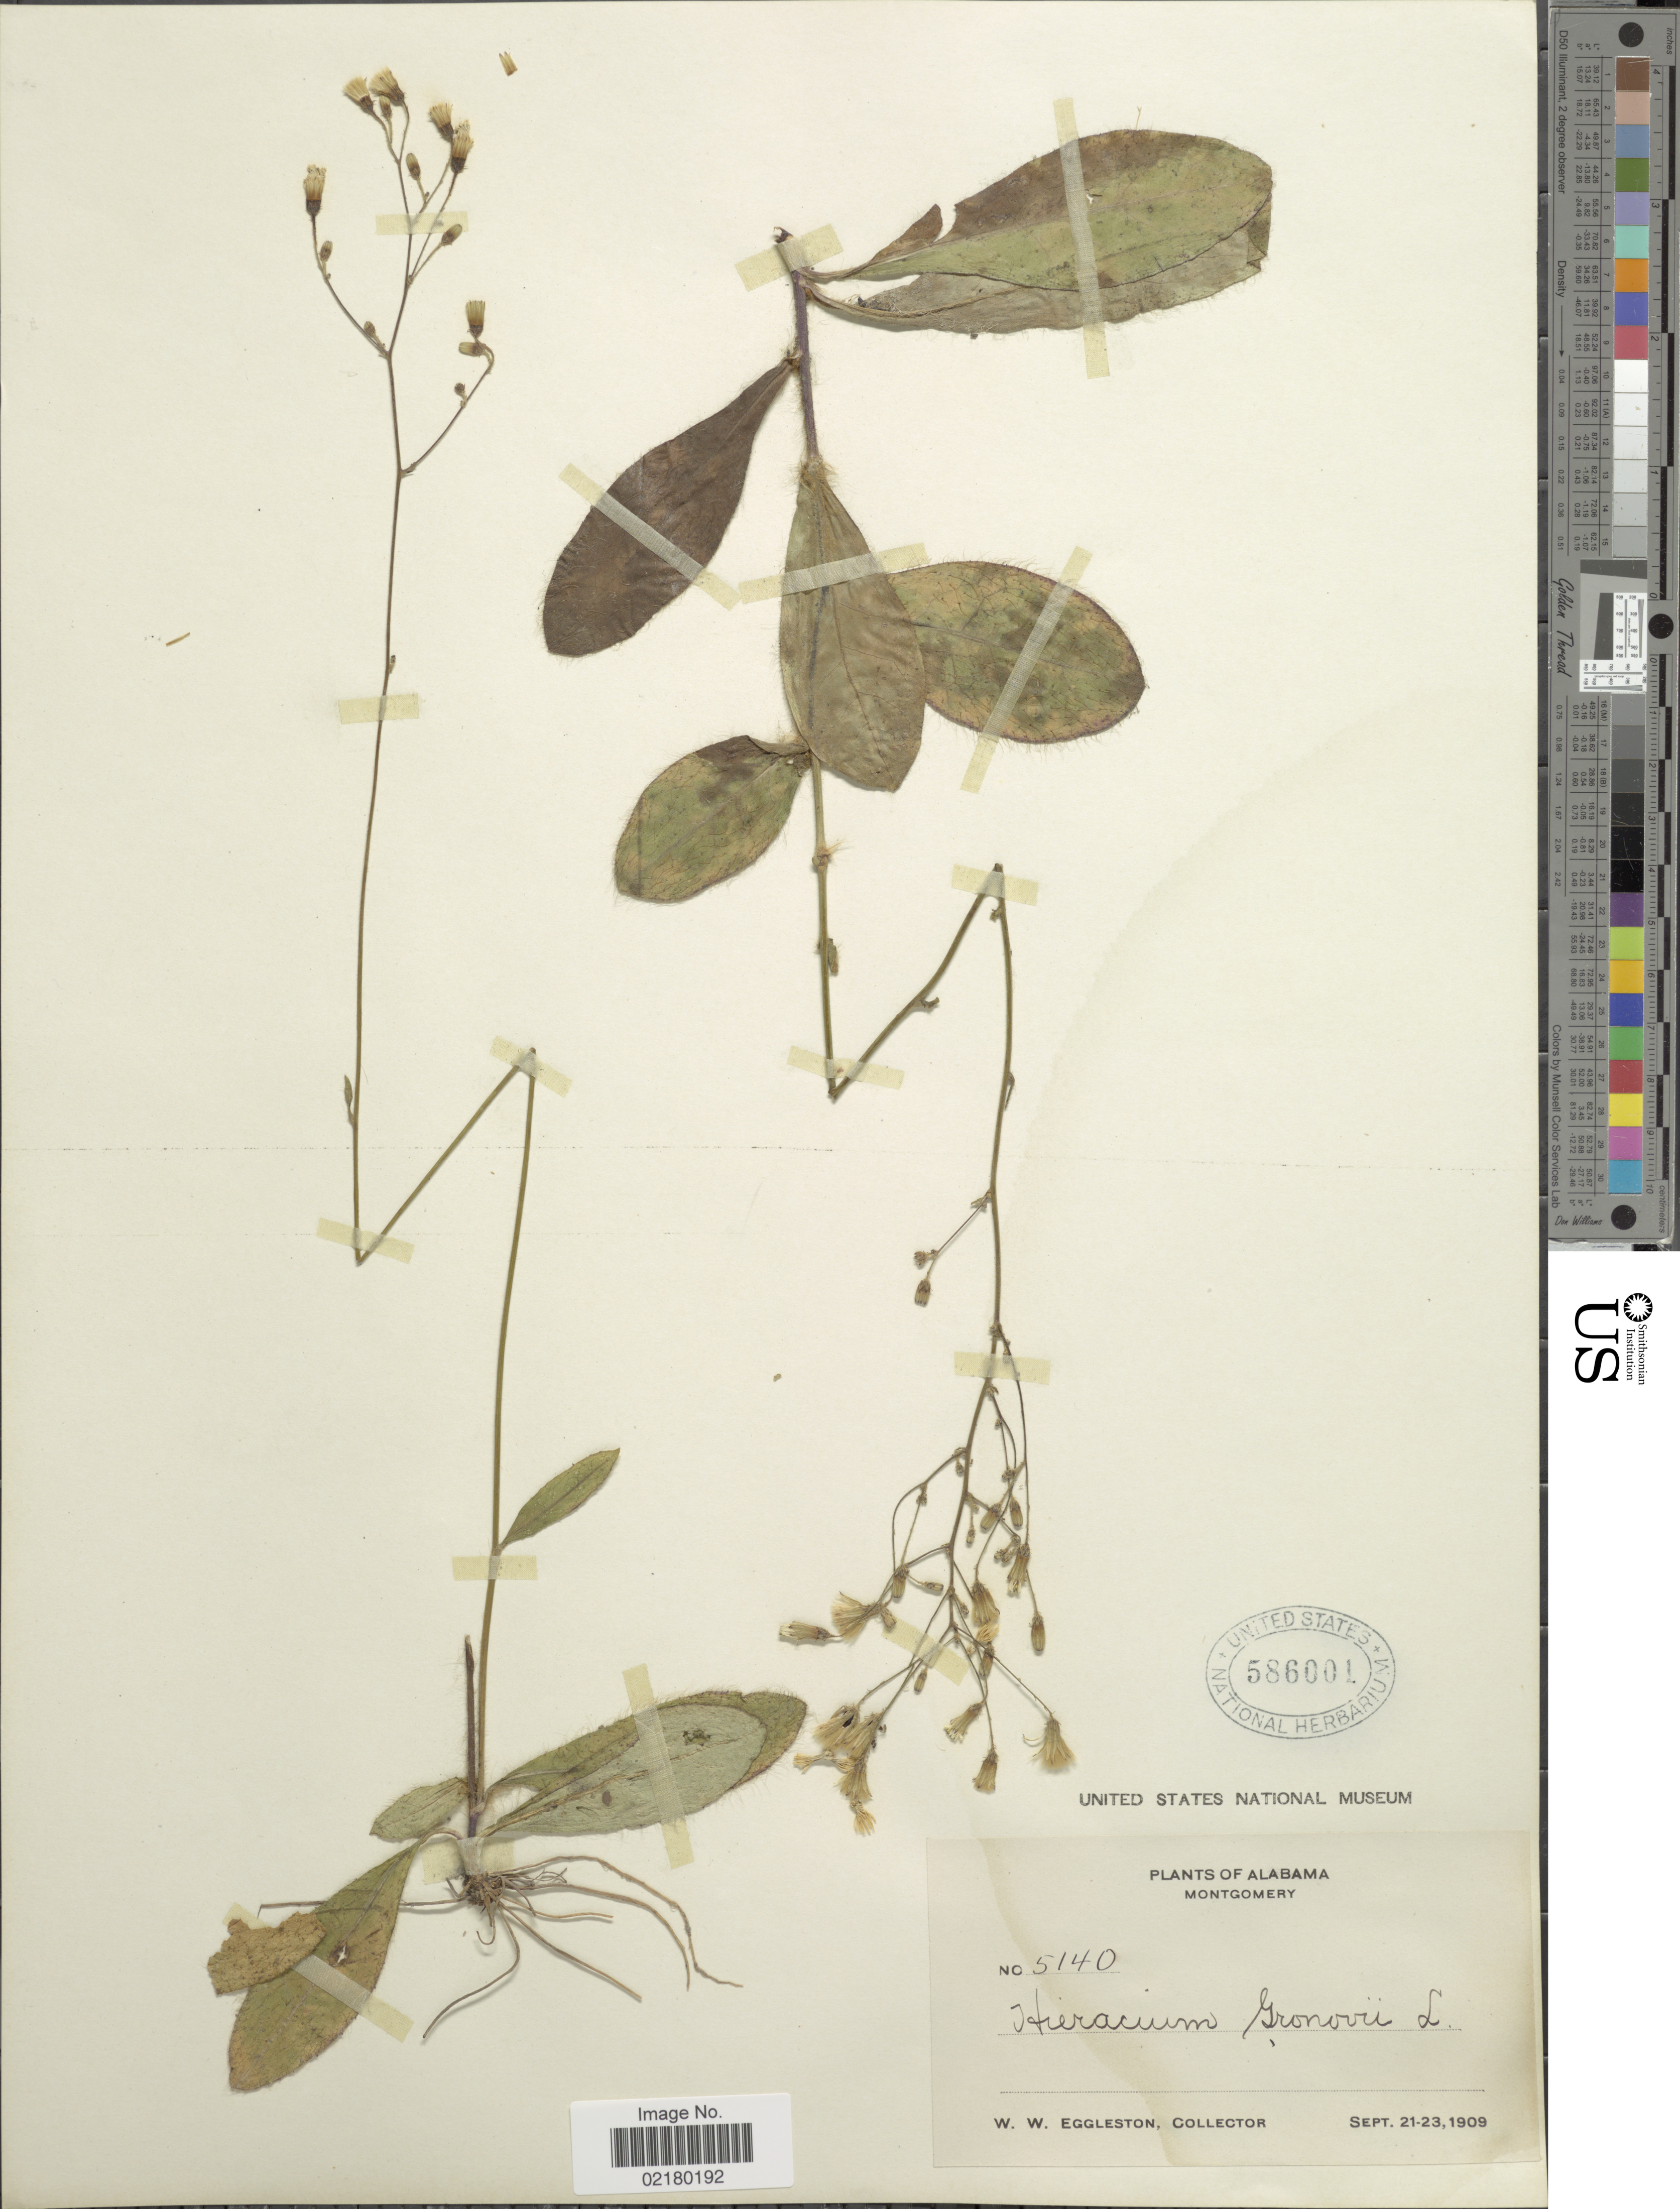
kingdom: Plantae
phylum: Tracheophyta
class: Magnoliopsida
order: Asterales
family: Asteraceae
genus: Hieracium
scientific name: Hieracium gronovii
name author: L.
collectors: W. W. Eggleston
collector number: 5140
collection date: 1909-09-21/1909-09-23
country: United States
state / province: Alabama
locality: Montgomery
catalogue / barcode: US 586001